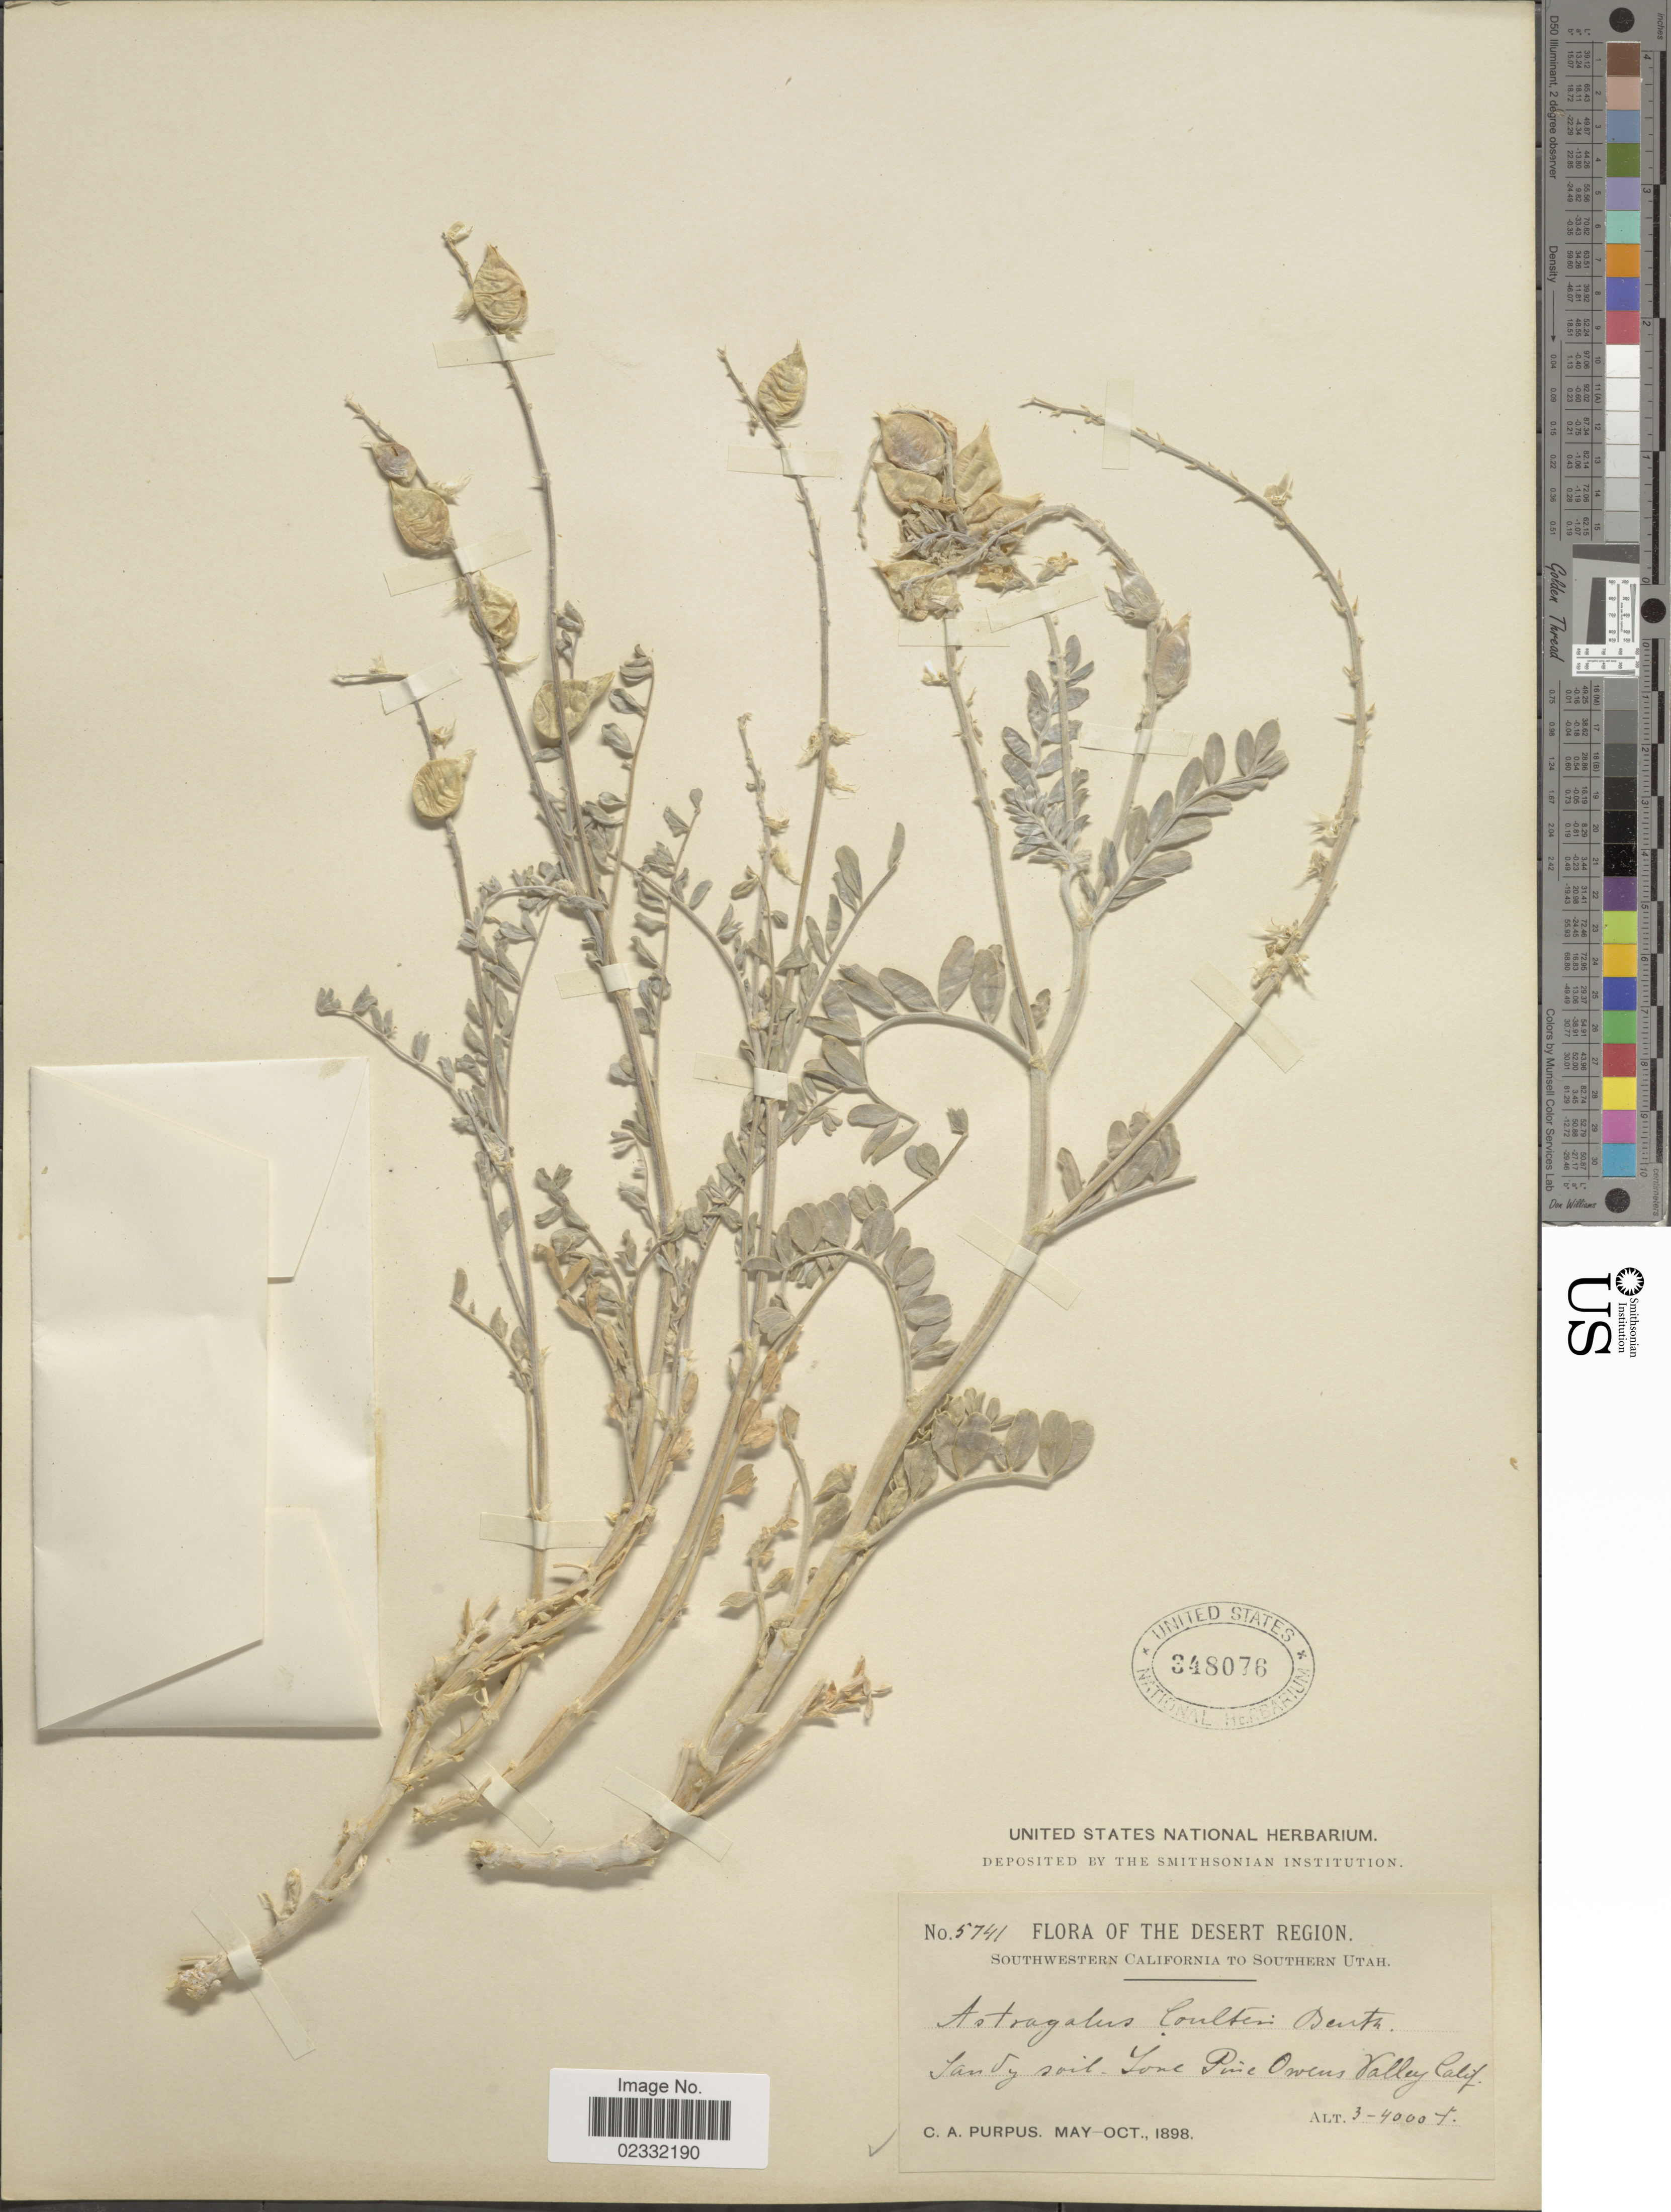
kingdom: Plantae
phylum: Tracheophyta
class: Magnoliopsida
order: Fabales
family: Fabaceae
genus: Astragalus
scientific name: Astragalus lentiginosus var. coulteri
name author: M.E. Jones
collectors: C. A. Purpus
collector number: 5741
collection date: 1898-05/1898-10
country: United States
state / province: California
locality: The Desert Region, Southwestern California to Southern Utah, Sandy soil - Lone Pine Owens Valley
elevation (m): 914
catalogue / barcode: US 348076